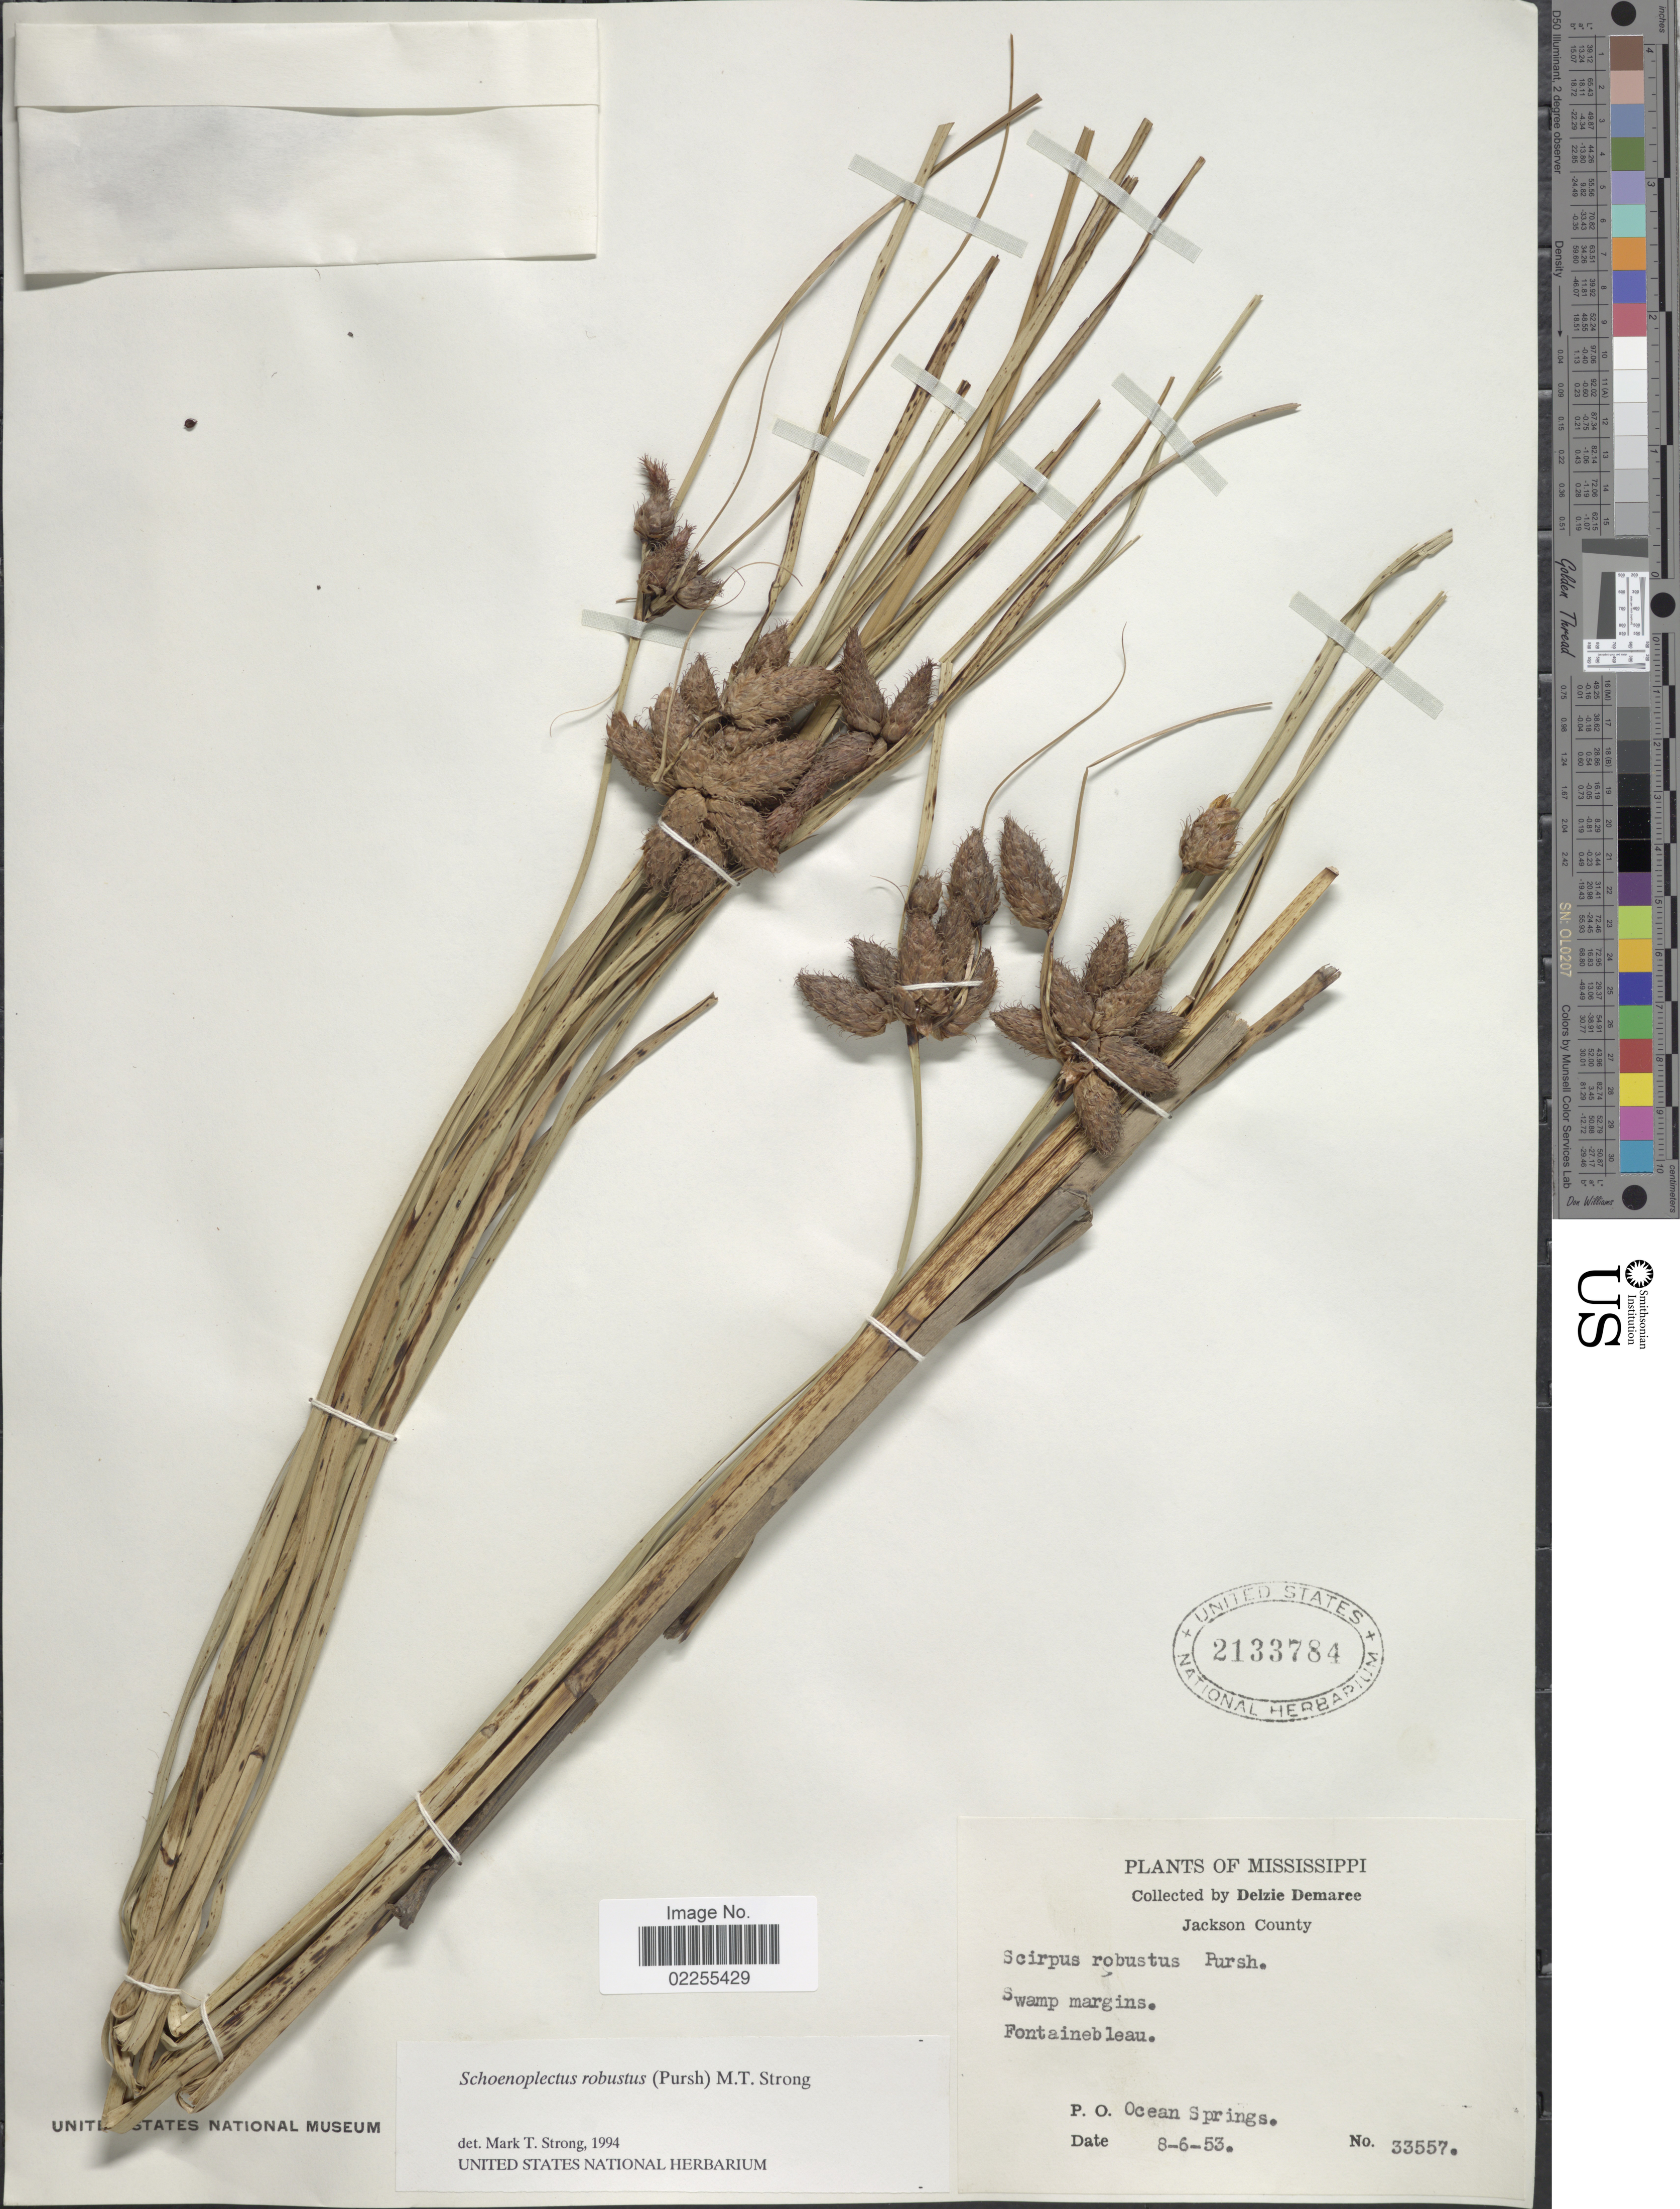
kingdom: Plantae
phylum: Tracheophyta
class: Liliopsida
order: Poales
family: Cyperaceae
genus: Bolboschoenus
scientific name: Bolboschoenus robustus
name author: (Pursh) Soják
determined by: Strong, M. T., (US), Smithsonian Institution - National Museum of Natural History (UNITED STATES)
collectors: D. Demaree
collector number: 33557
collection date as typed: Transcribed d/m/y: 6/8/53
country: United States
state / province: Mississippi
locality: Jackson County, swamp margins, Fontainebleau, P.O. Ocean Springs.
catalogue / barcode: US 2133784